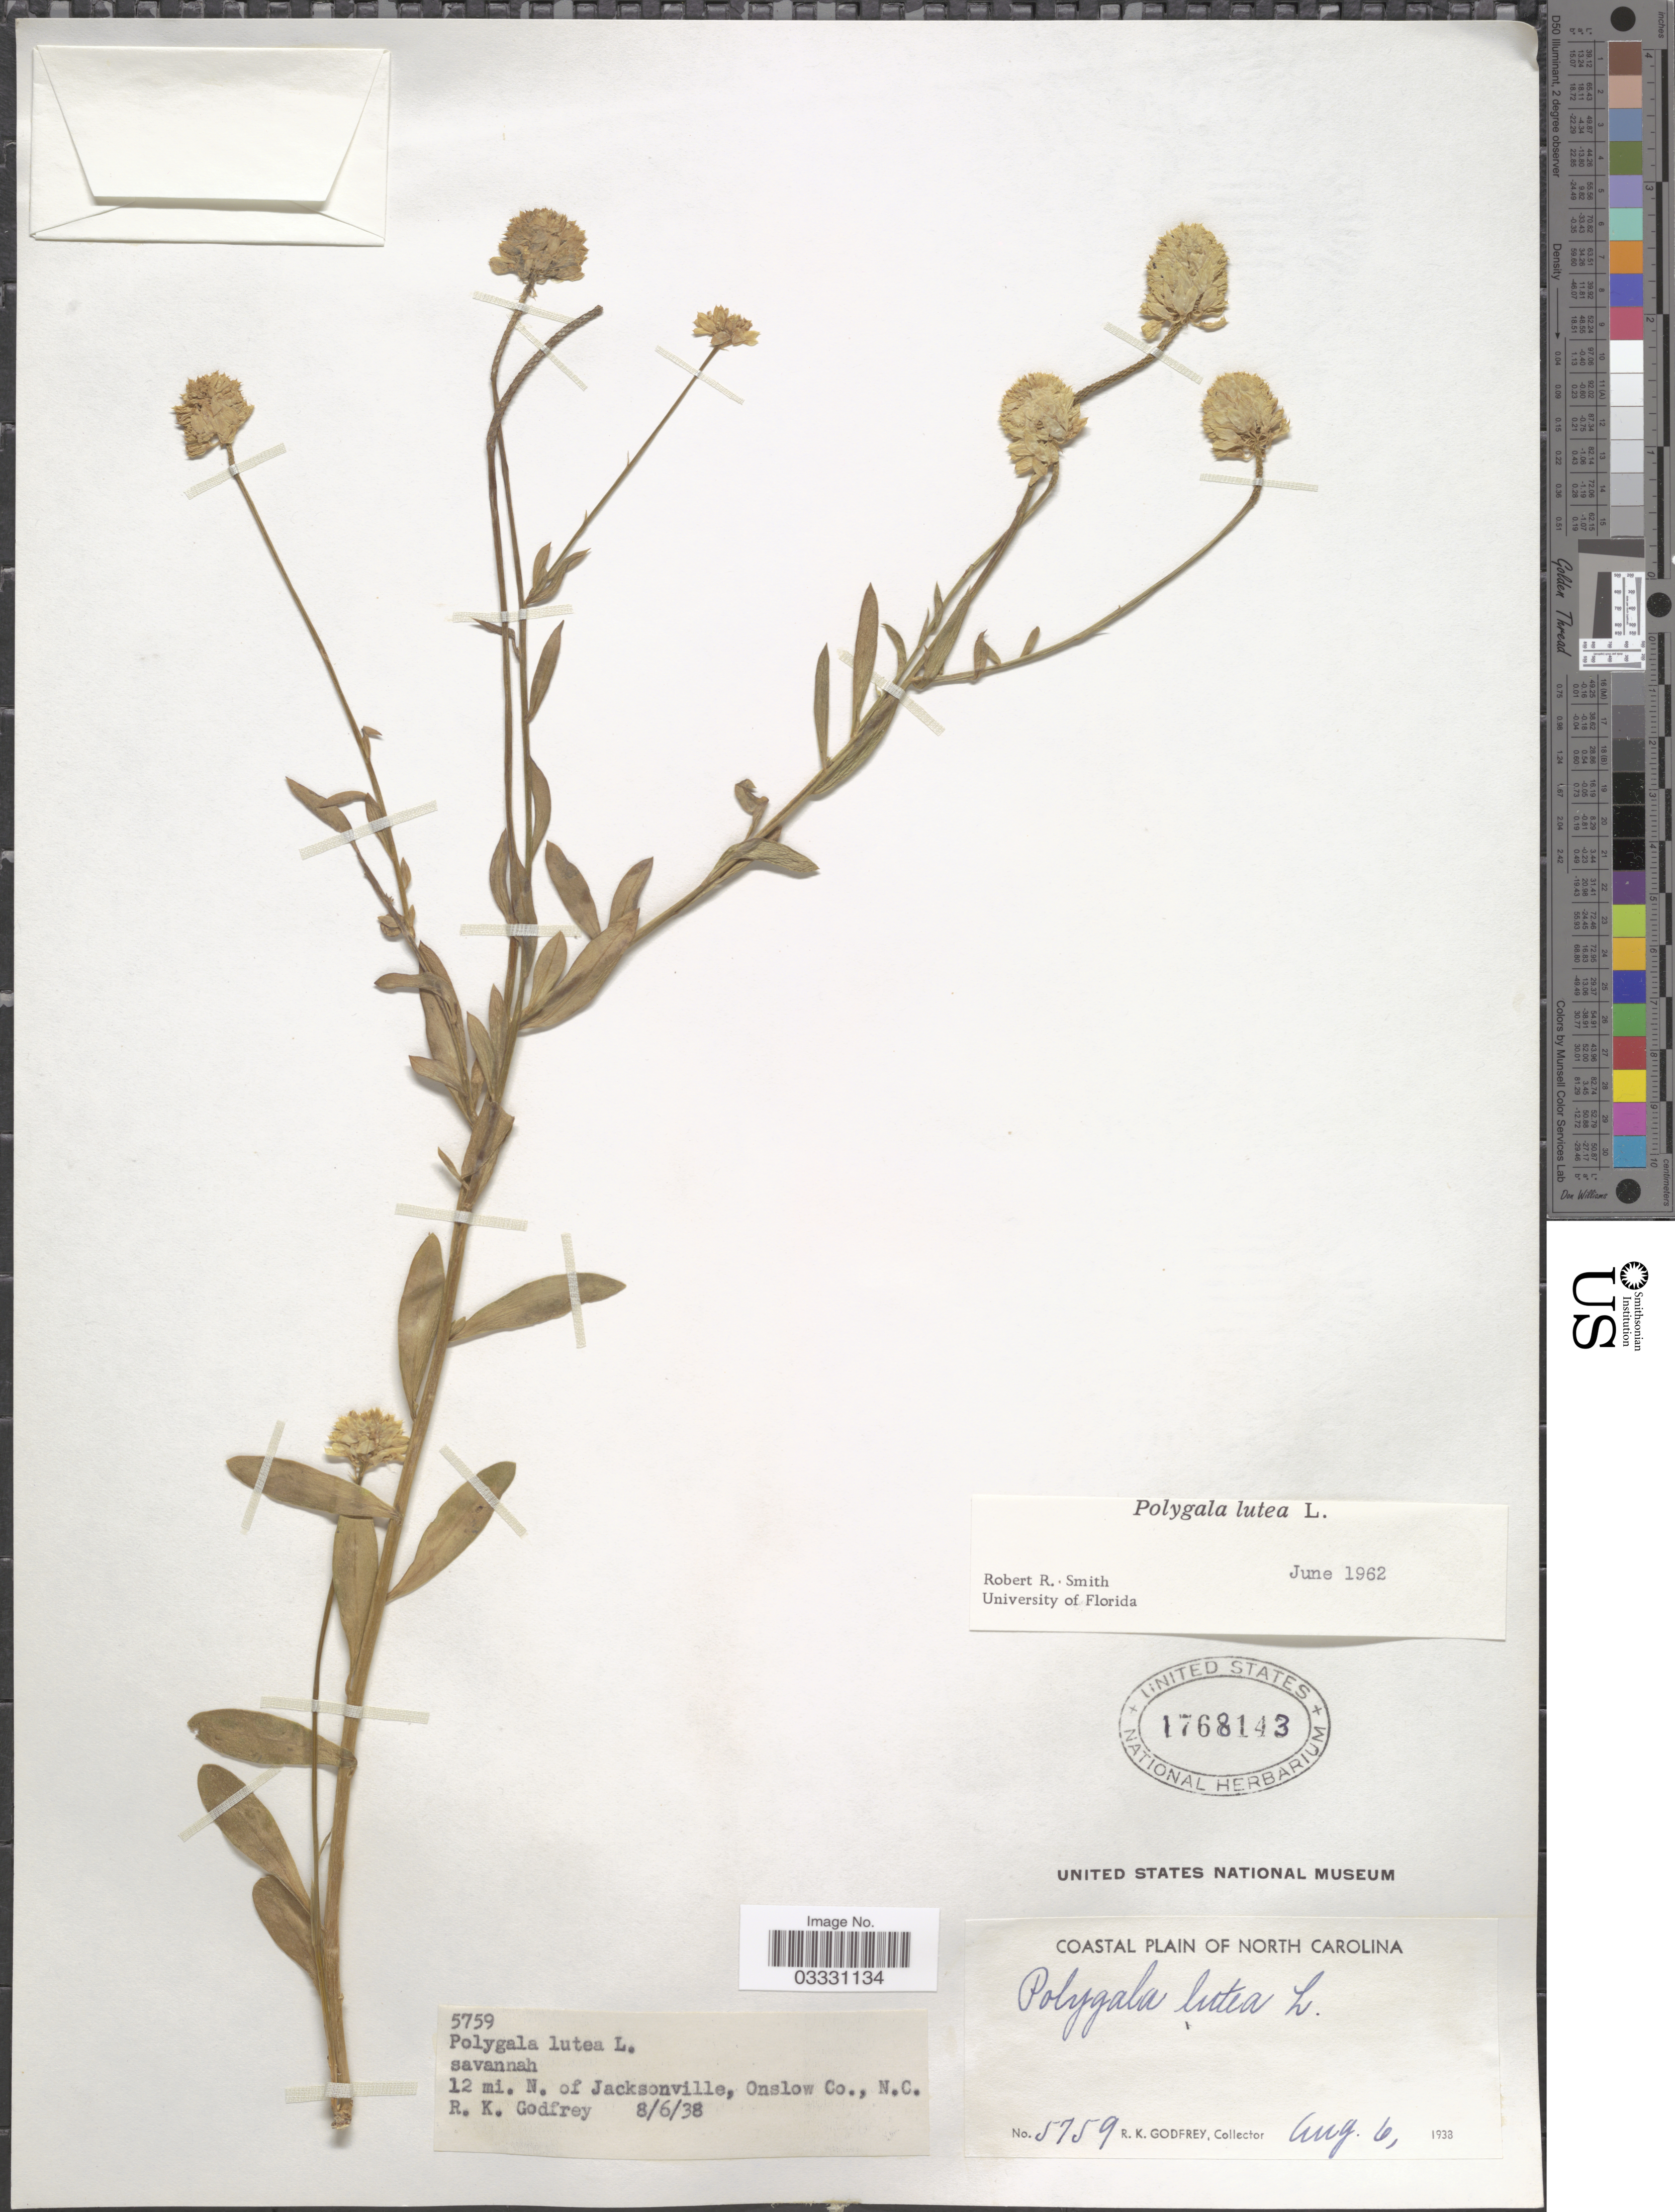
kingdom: Plantae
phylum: Tracheophyta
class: Magnoliopsida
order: Fabales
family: Polygalaceae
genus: Polygala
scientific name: Polygala lutea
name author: L.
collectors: R. K. Godfrey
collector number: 5759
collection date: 1938-08-06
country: United States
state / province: North Carolina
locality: Coastal plain of North Carolina. 12 mi. N. of Jacksonville, Onslow Co.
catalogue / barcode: US 1768143